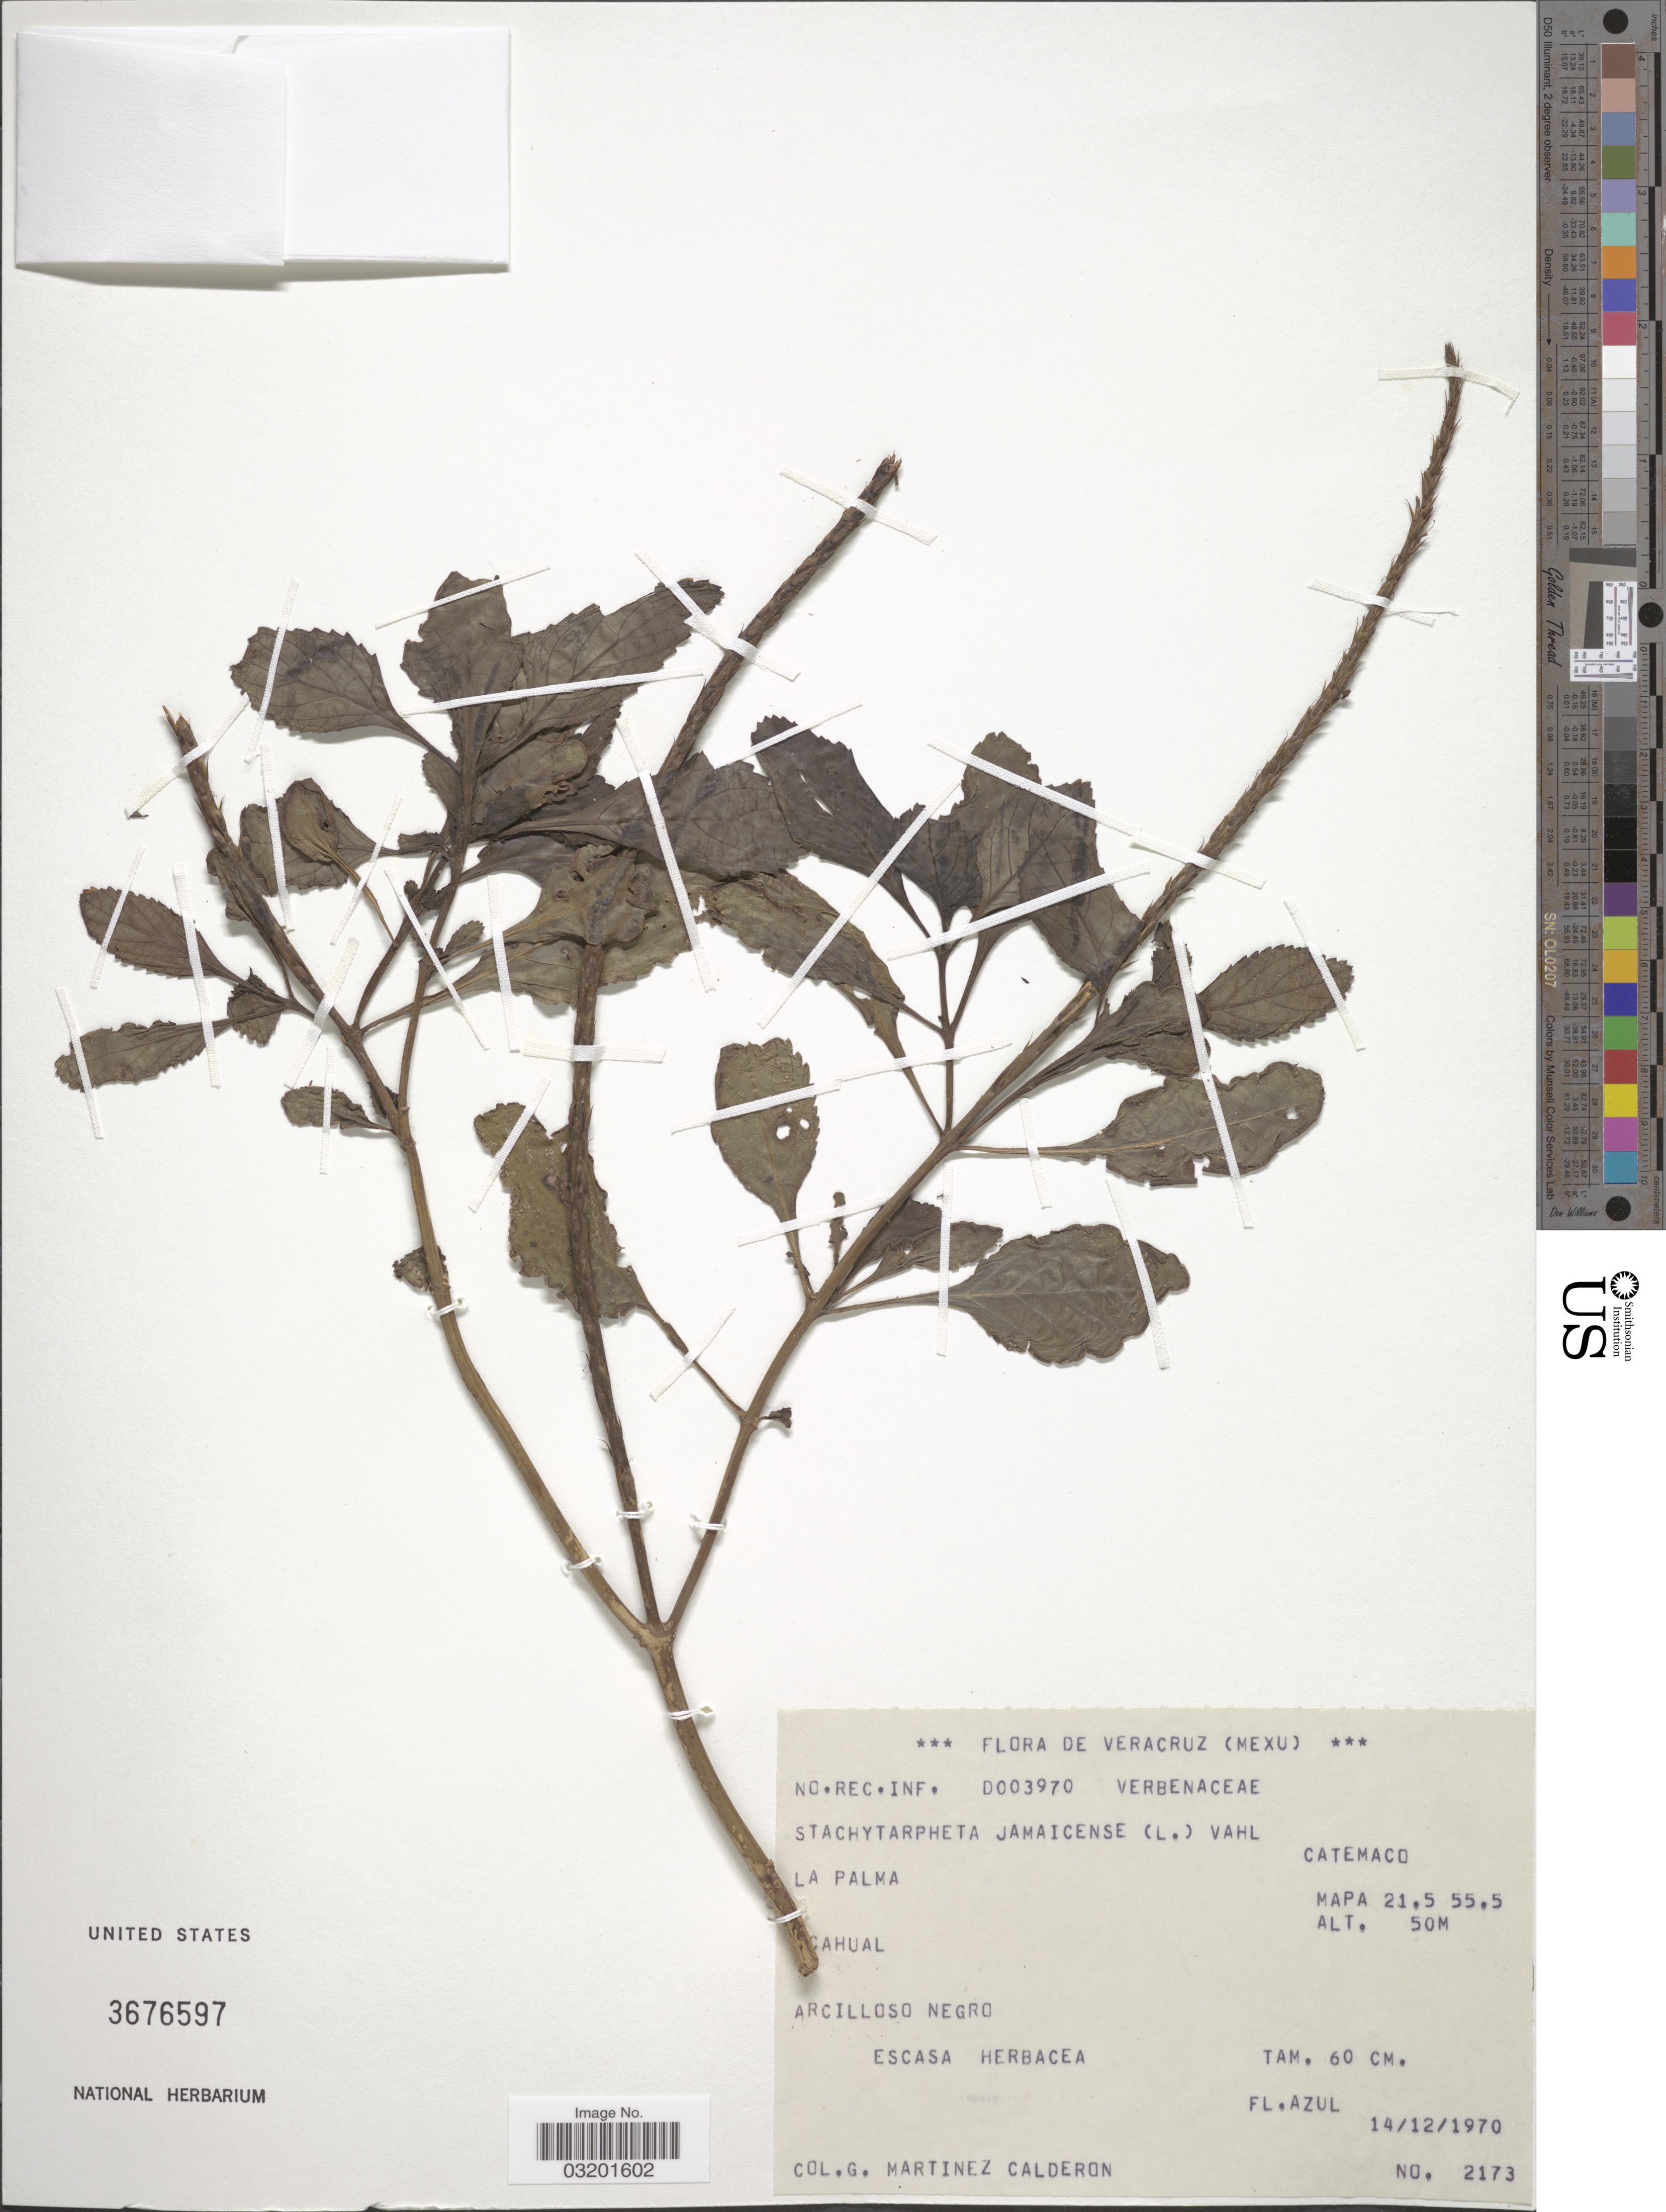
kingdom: Plantae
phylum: Tracheophyta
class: Magnoliopsida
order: Lamiales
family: Verbenaceae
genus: Stachytarpheta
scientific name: Stachytarpheta jamaicensis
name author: (L.) Vahl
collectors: G. Martínez Calderón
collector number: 2173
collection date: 1970-12-14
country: Mexico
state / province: Veracruz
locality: Veracruz (Mexu). La Palma. Cahual. Catemaco. Mapa 21.5 55.5.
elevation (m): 50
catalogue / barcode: US 3676597